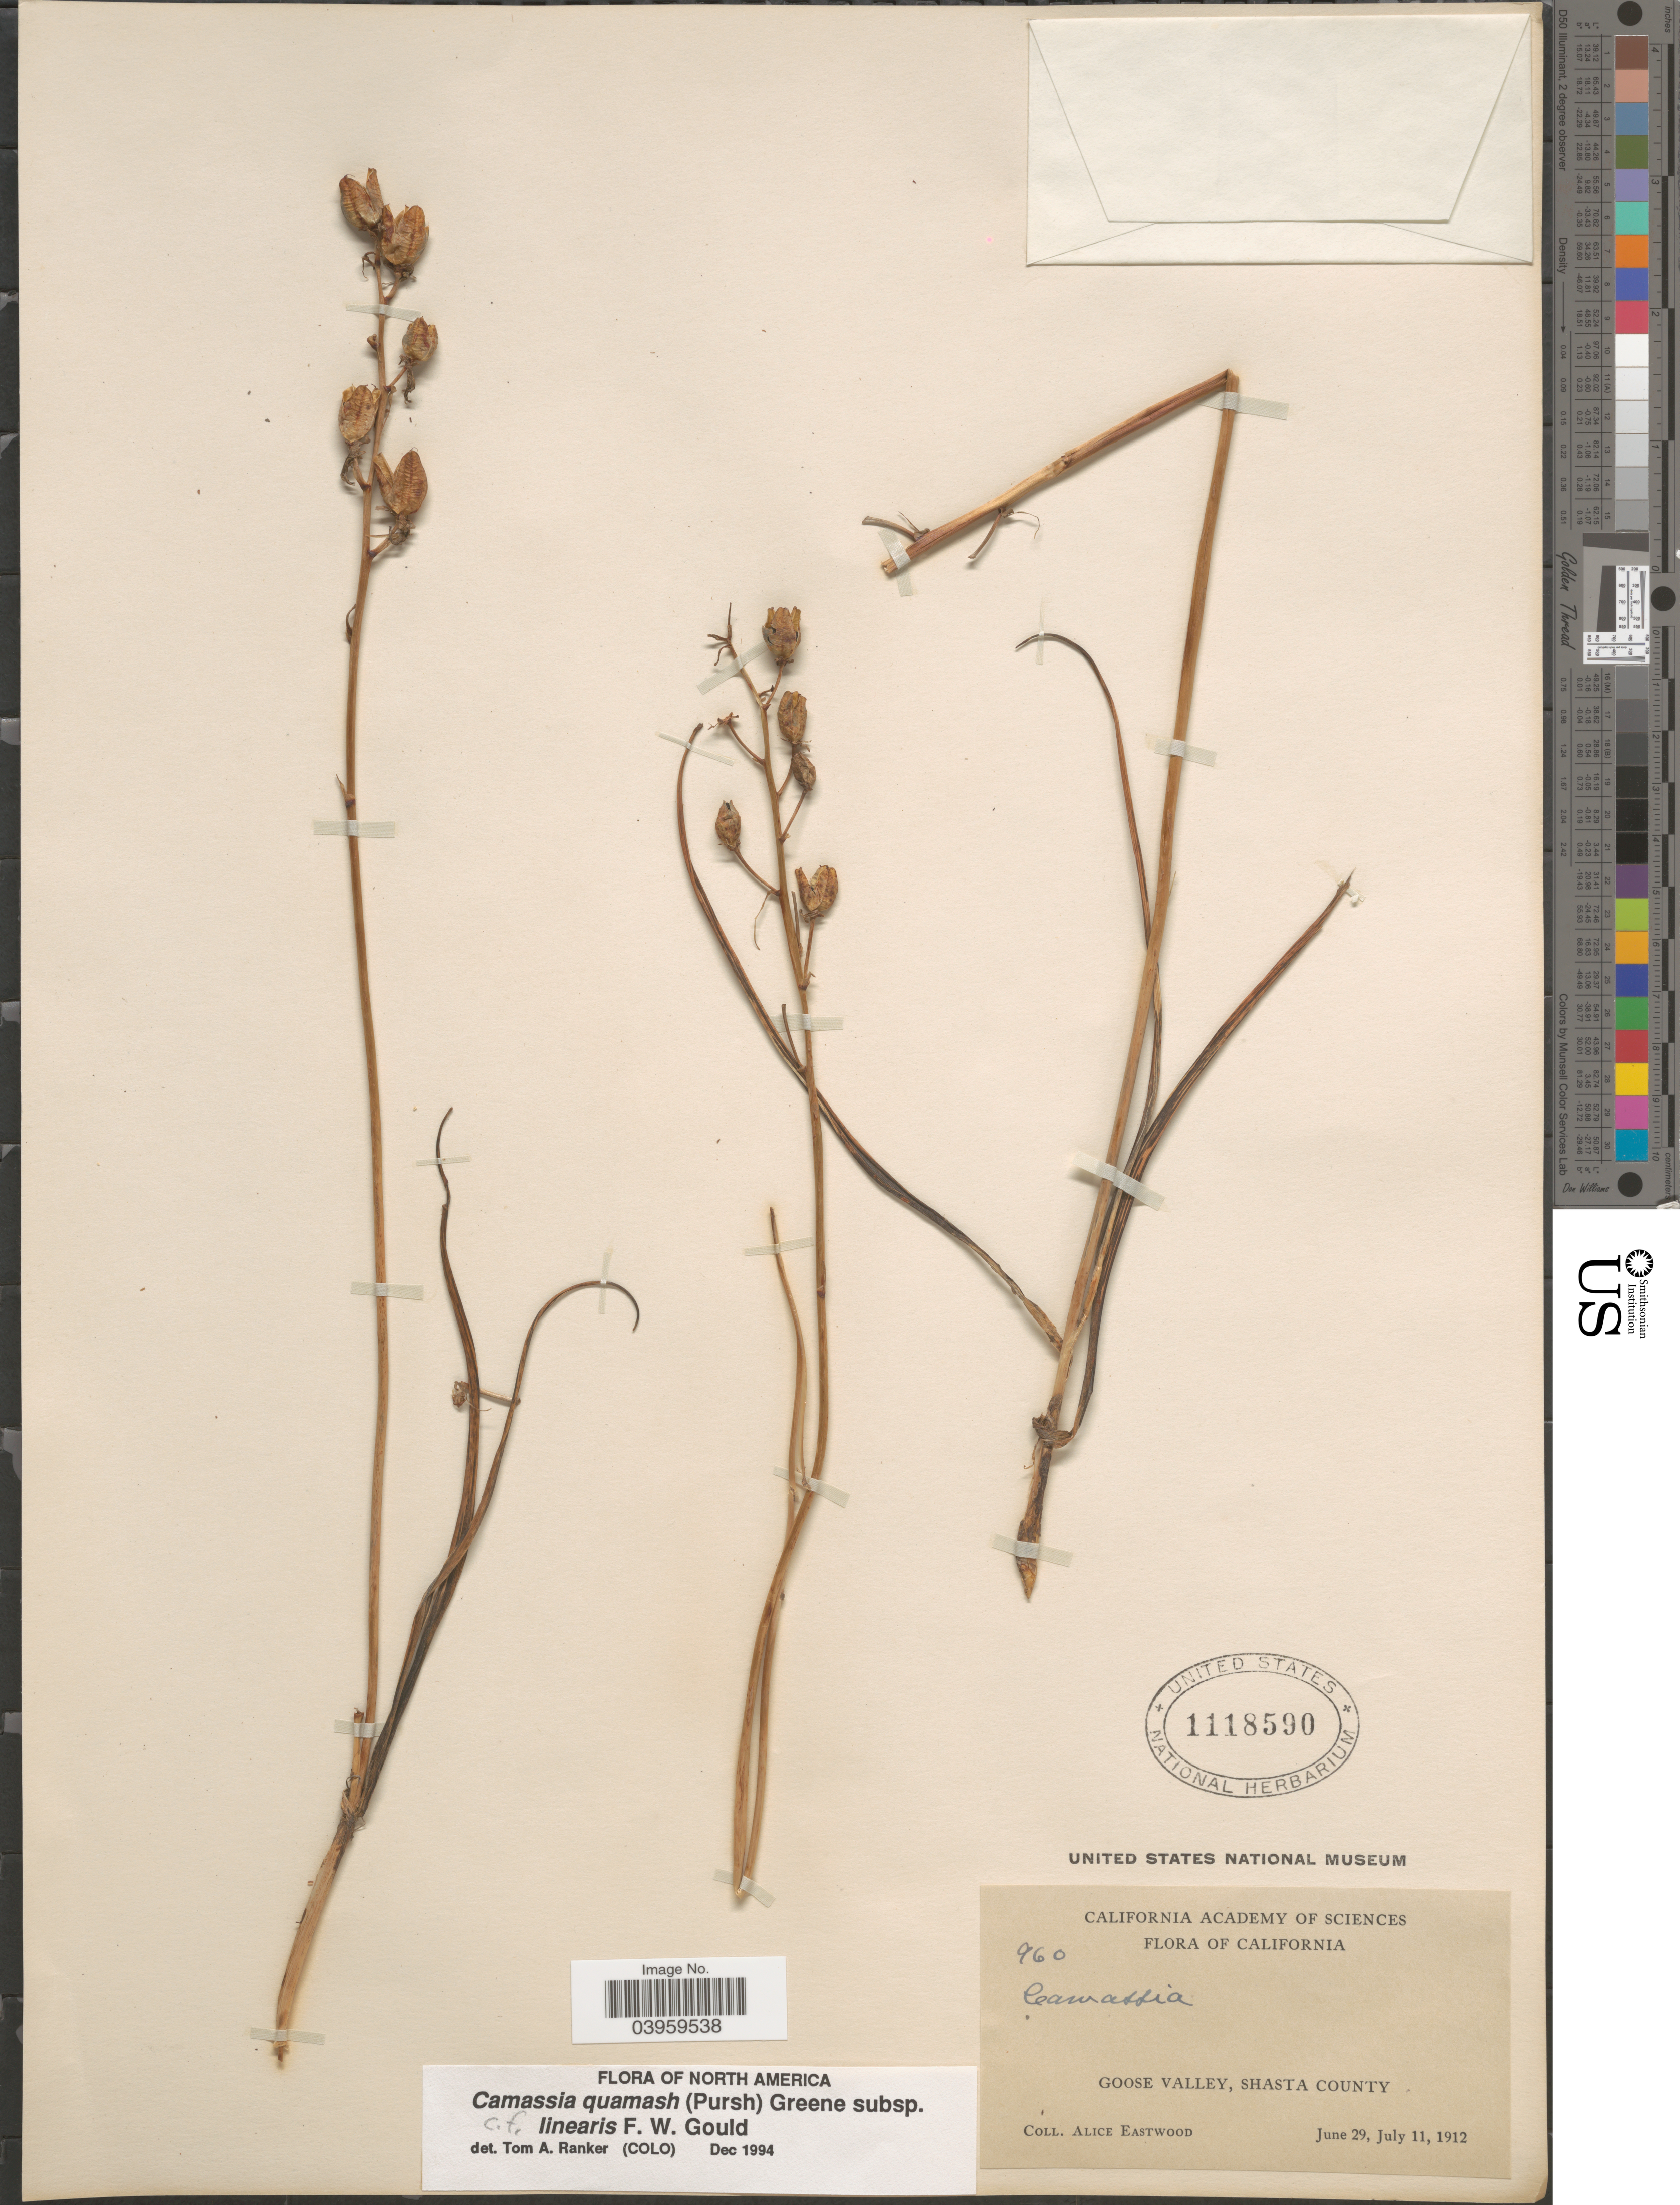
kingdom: Plantae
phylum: Tracheophyta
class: Liliopsida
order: Asparagales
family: Asparagaceae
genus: Camassia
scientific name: Camassia quamash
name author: (Pursh) Greene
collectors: A. Eastwood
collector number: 960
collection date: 1912-06-29/1912-07-11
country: United States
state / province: California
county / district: Shasta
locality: Goose Valley, Shasta County.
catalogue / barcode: US 1118590